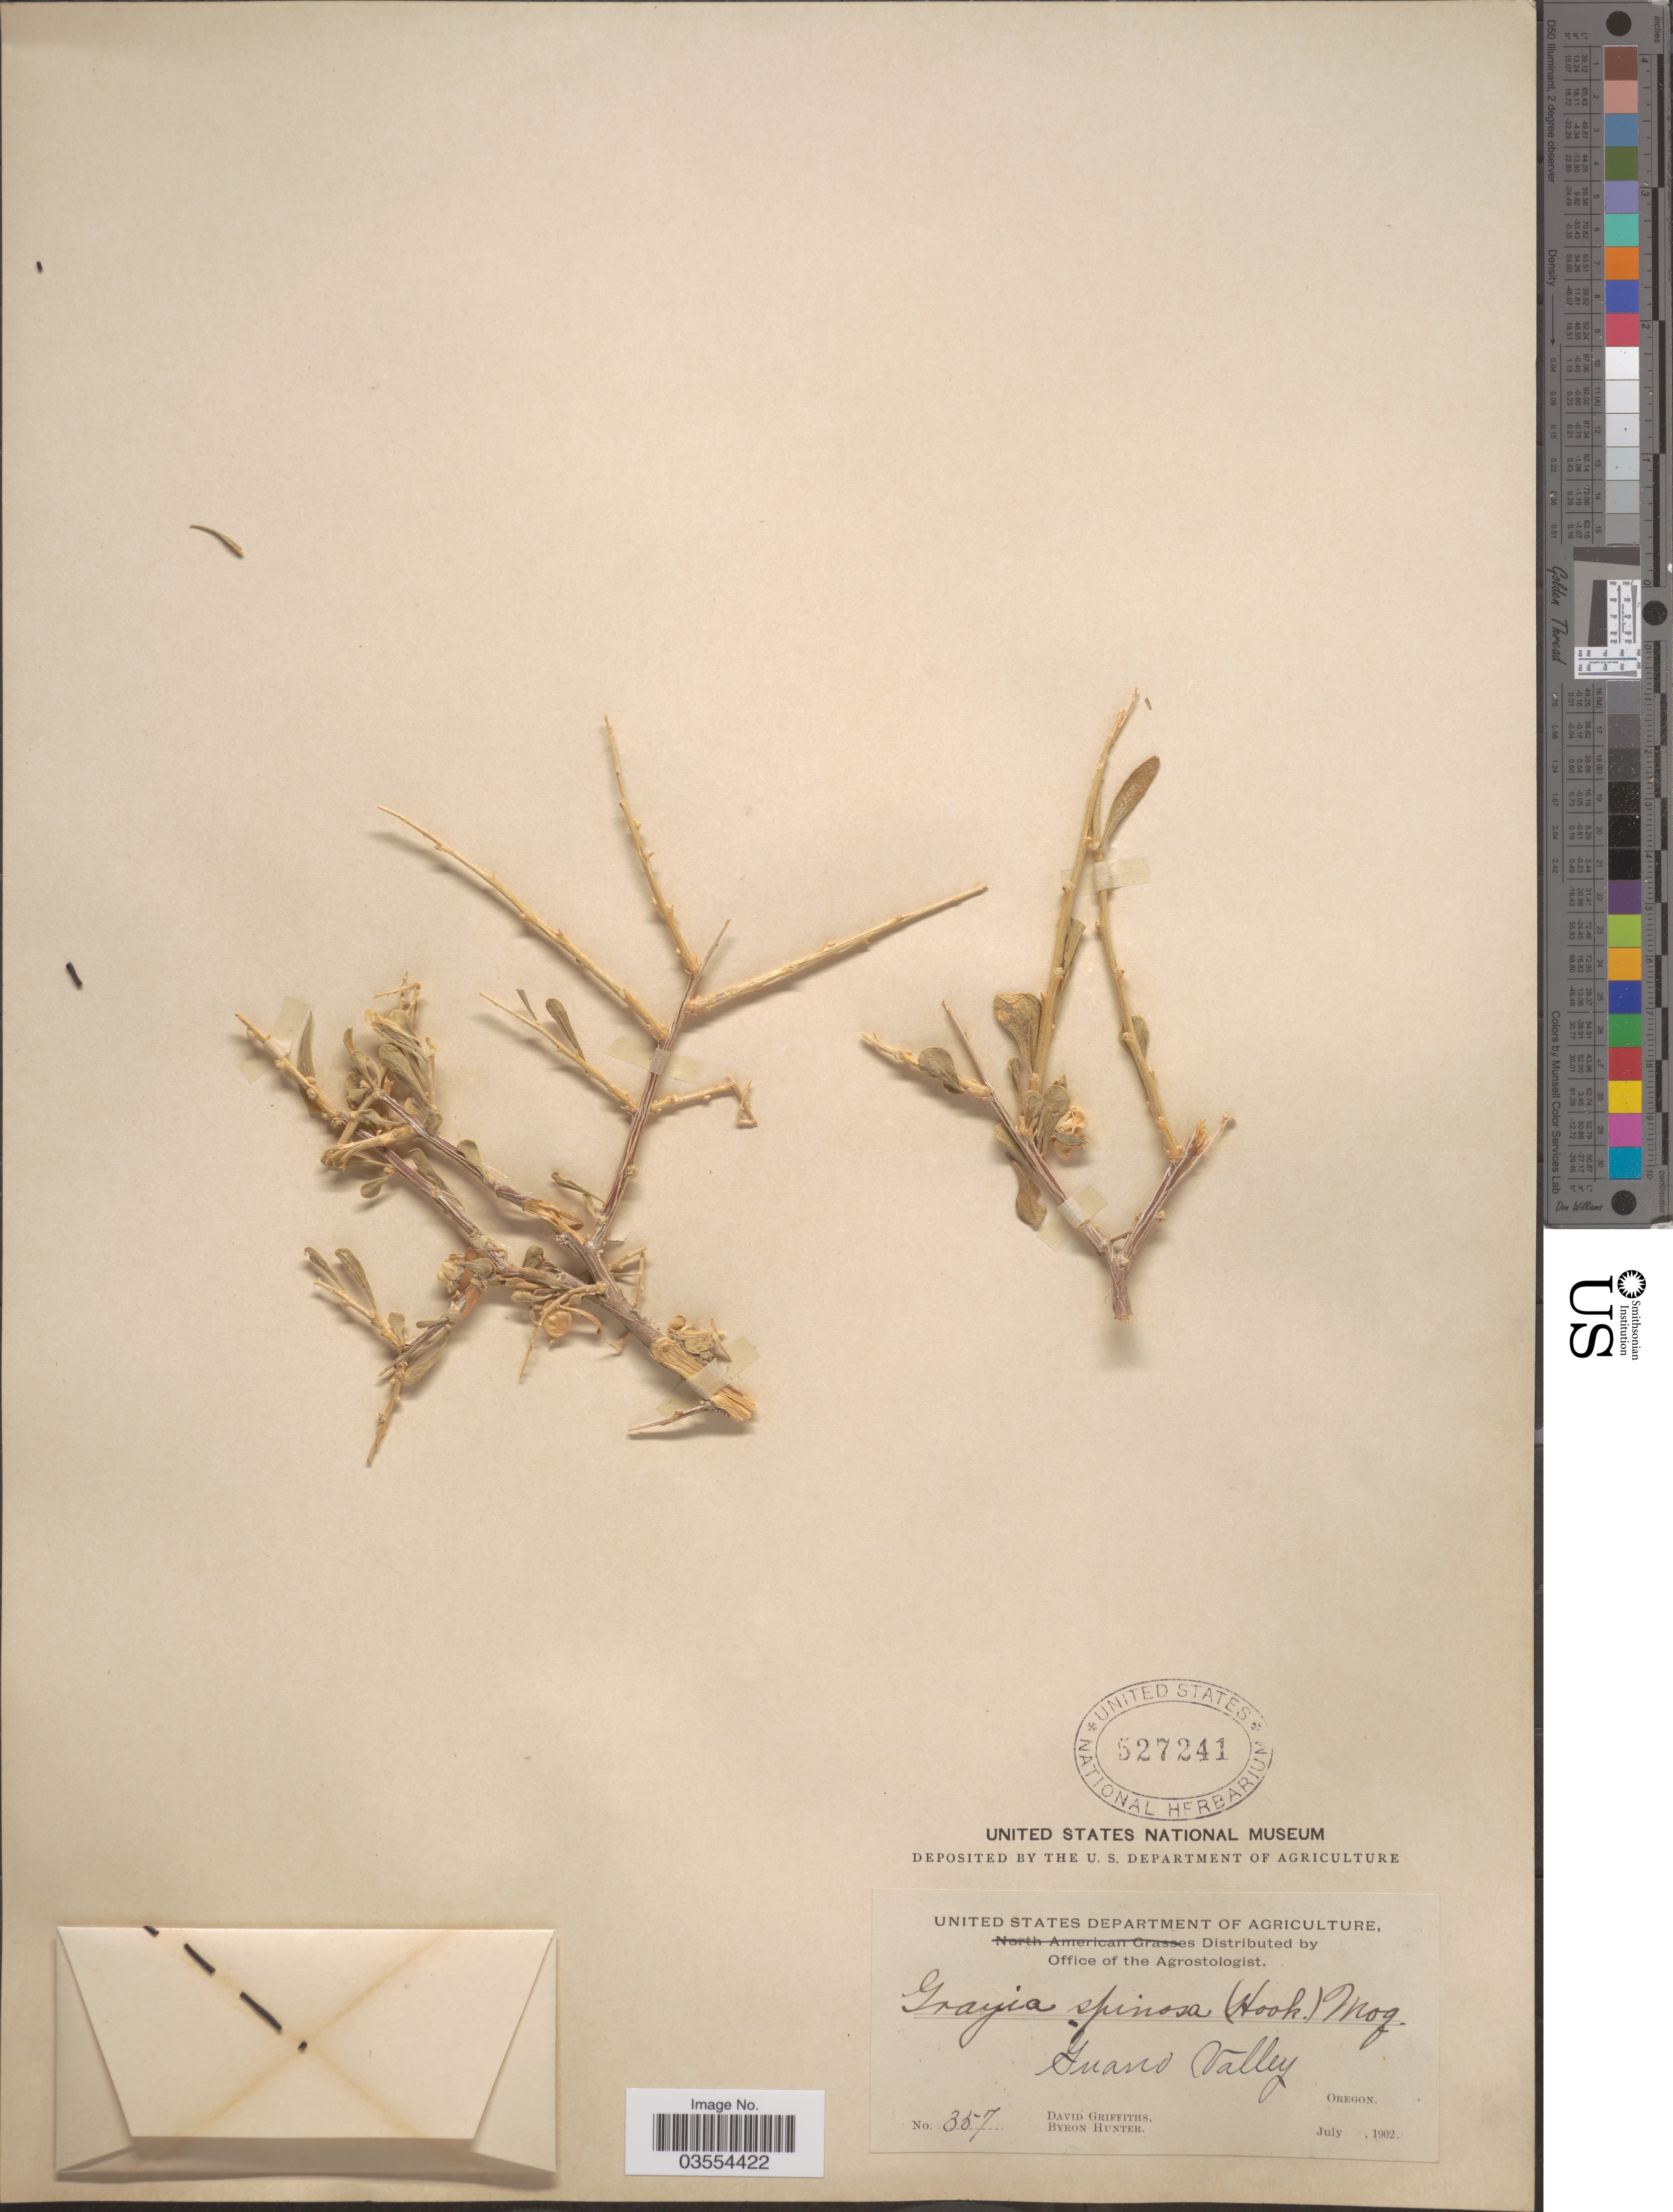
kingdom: Plantae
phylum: Tracheophyta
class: Magnoliopsida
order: Caryophyllales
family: Amaranthaceae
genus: Grayia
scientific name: Grayia spinosa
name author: (Hook.) Moq.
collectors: D. Griffiths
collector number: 357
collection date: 1902-07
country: United States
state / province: Oregon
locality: Guano Valley.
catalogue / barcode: US 527241